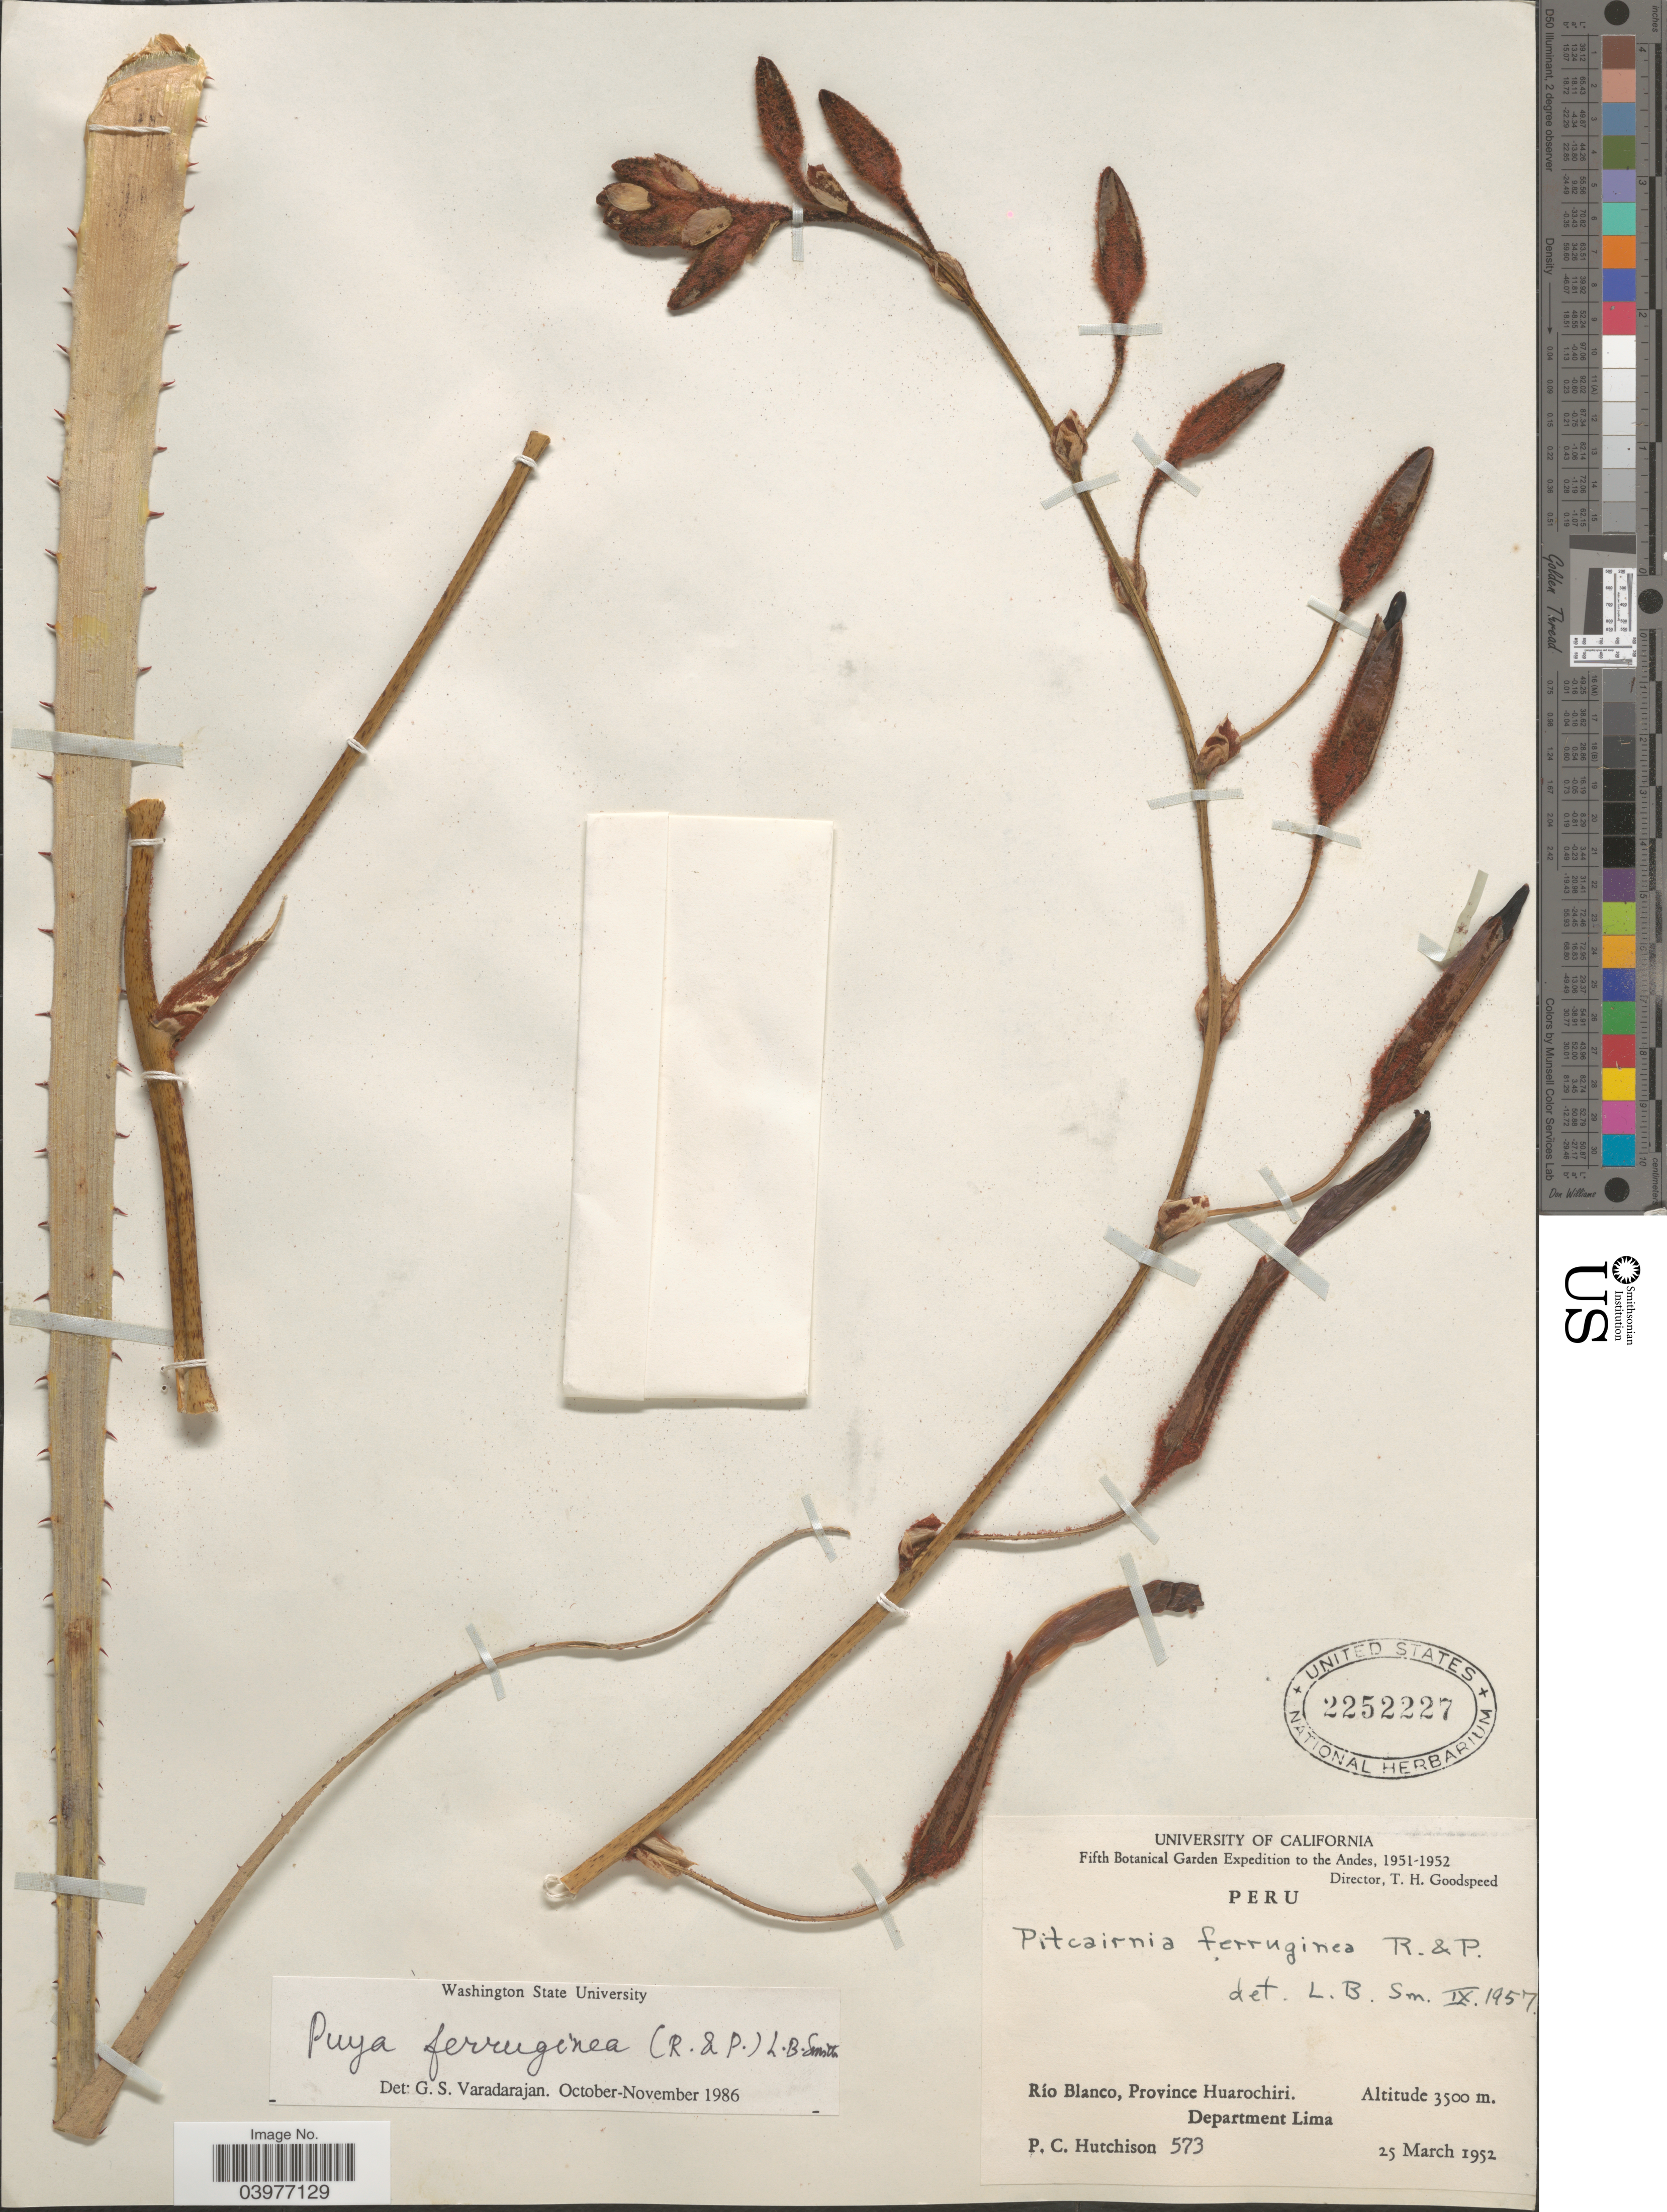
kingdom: Plantae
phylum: Tracheophyta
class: Liliopsida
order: Poales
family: Bromeliaceae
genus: Puya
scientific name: Puya ferruginea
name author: (Ruiz & Pav.) L.B. Sm.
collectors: P. C. Hutchison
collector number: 573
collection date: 1952-03-25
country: Peru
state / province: Lima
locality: The Andes. Río Blanco, Province Huarochiri. Department Lima.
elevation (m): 3500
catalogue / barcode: US 2252227